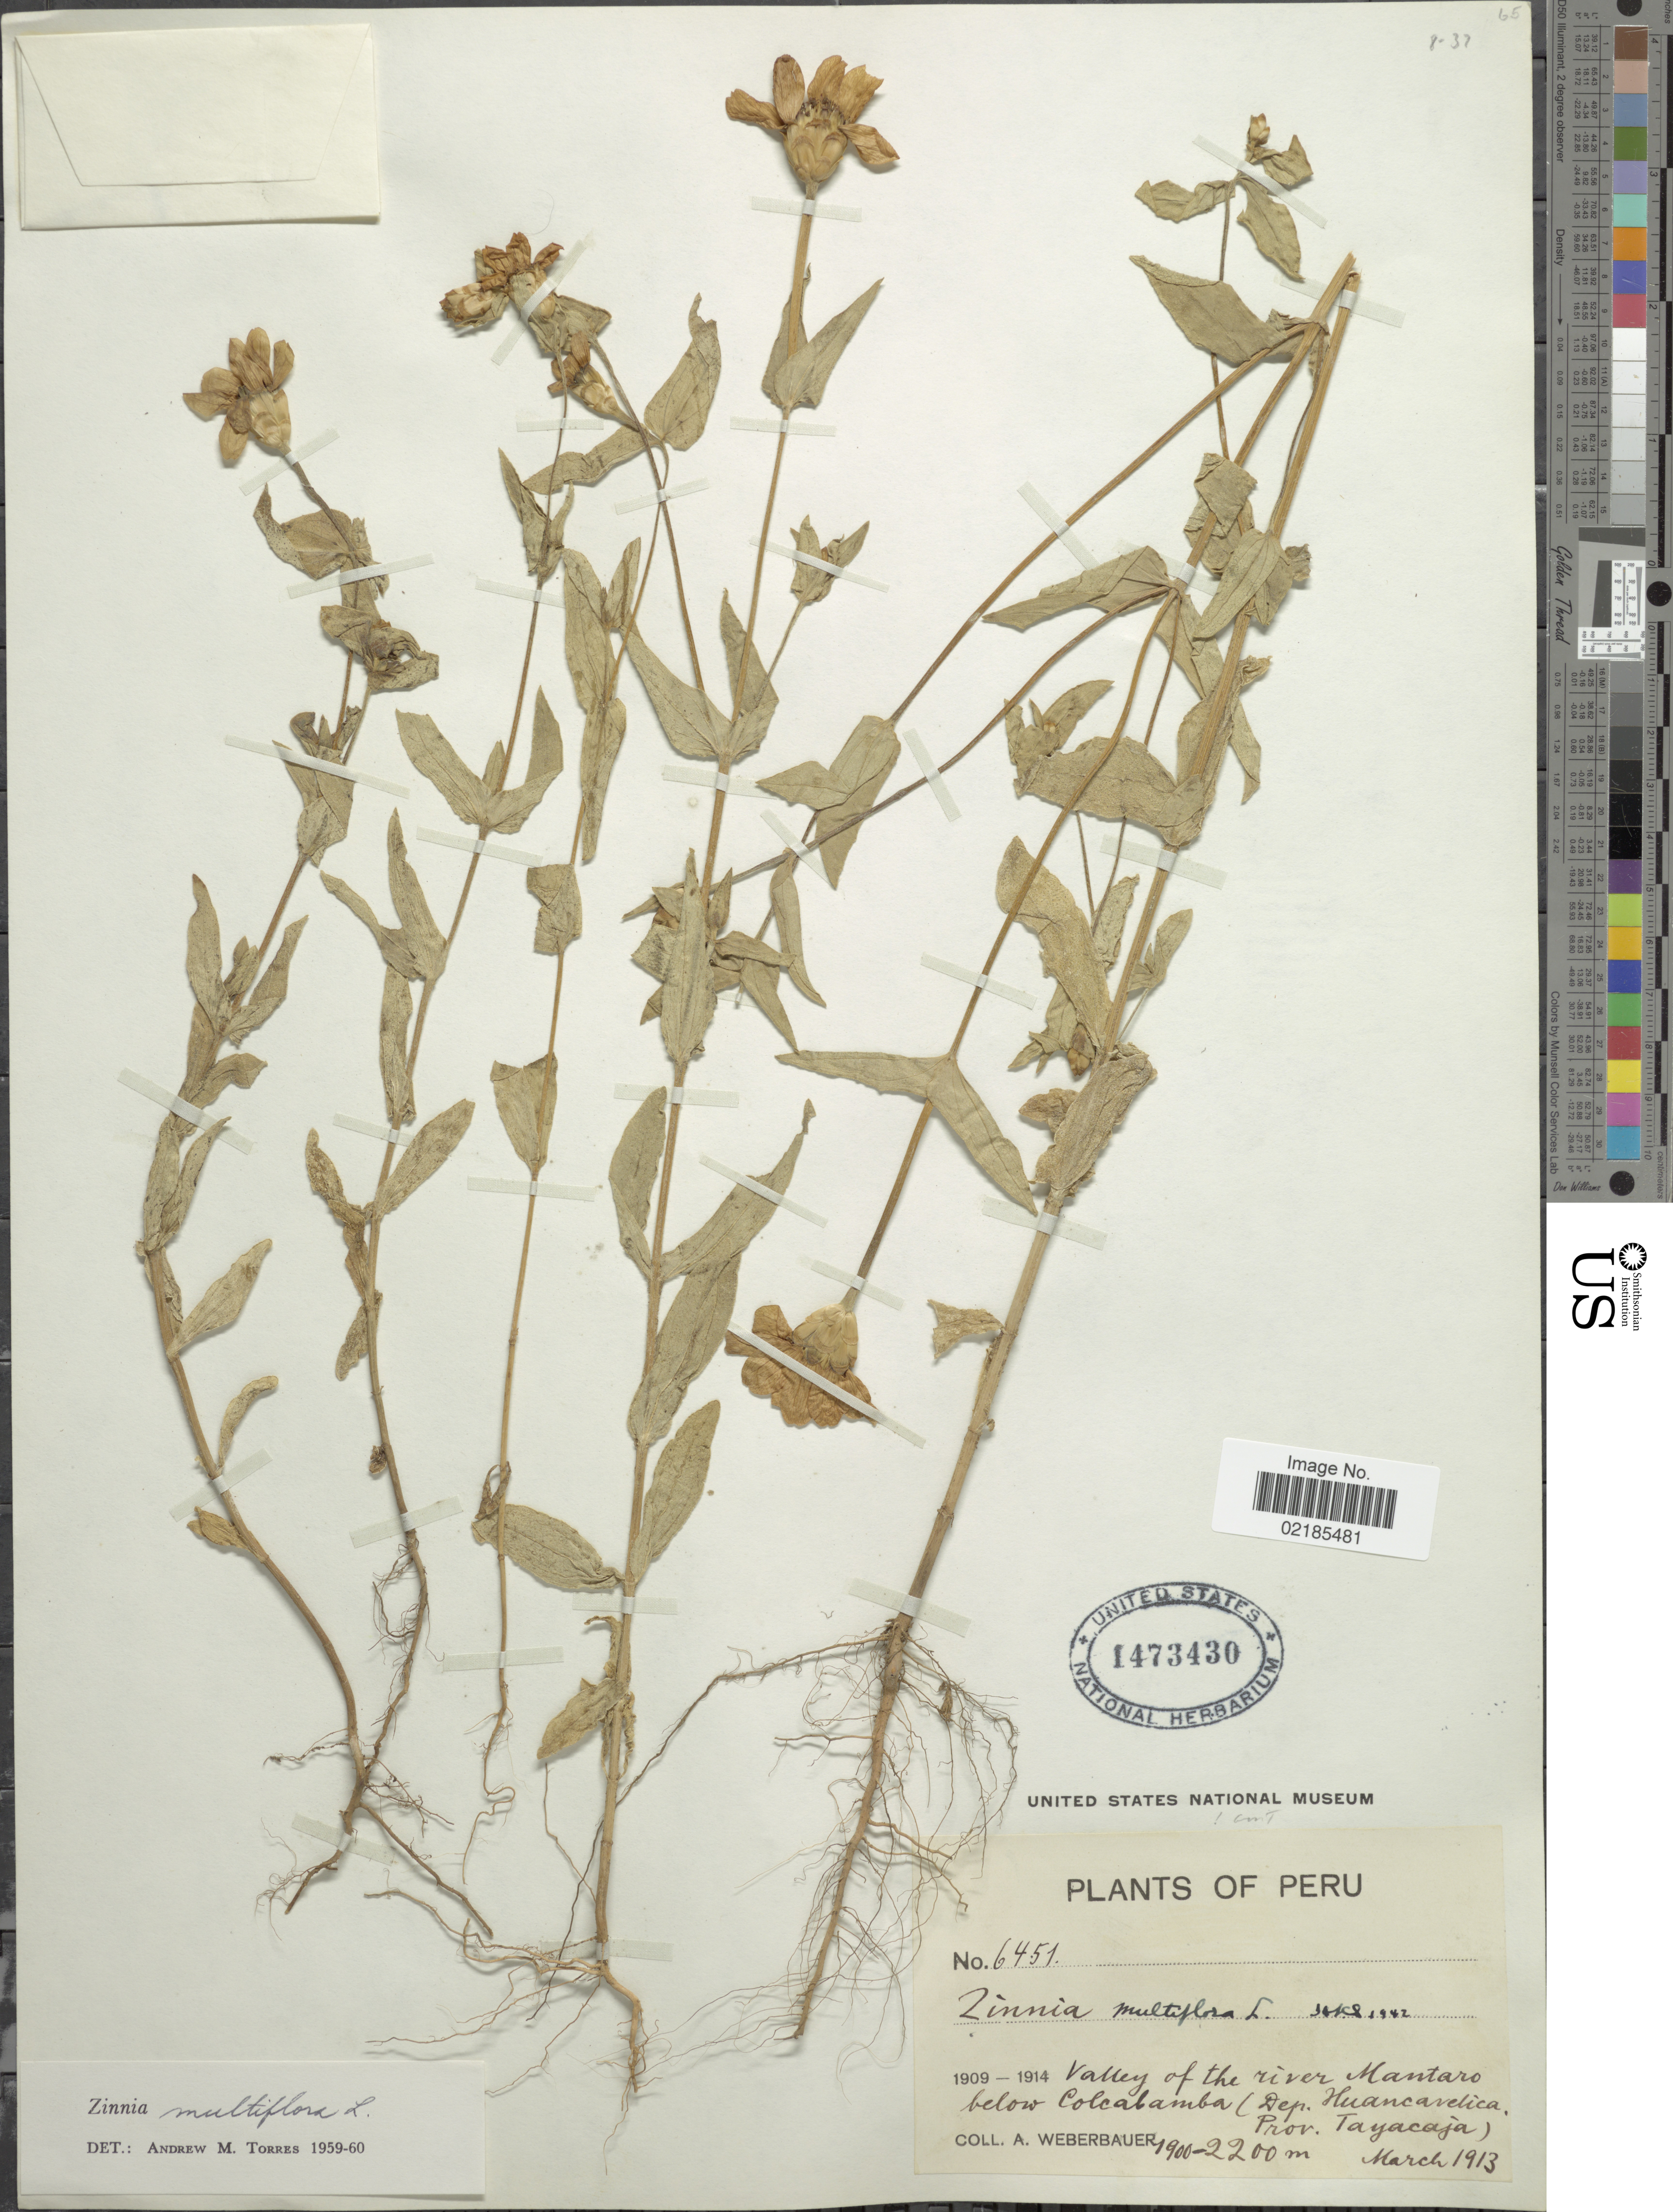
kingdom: Plantae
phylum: Tracheophyta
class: Magnoliopsida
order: Asterales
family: Asteraceae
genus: Zinnia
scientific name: Zinnia multiflora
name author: L.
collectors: A. Weberbauer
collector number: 6451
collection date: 1913-03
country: Peru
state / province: Huancavelica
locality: Valley of the river Mantaro below Colcabamba (Prov. Tayacaja)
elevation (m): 1900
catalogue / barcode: US 1473430